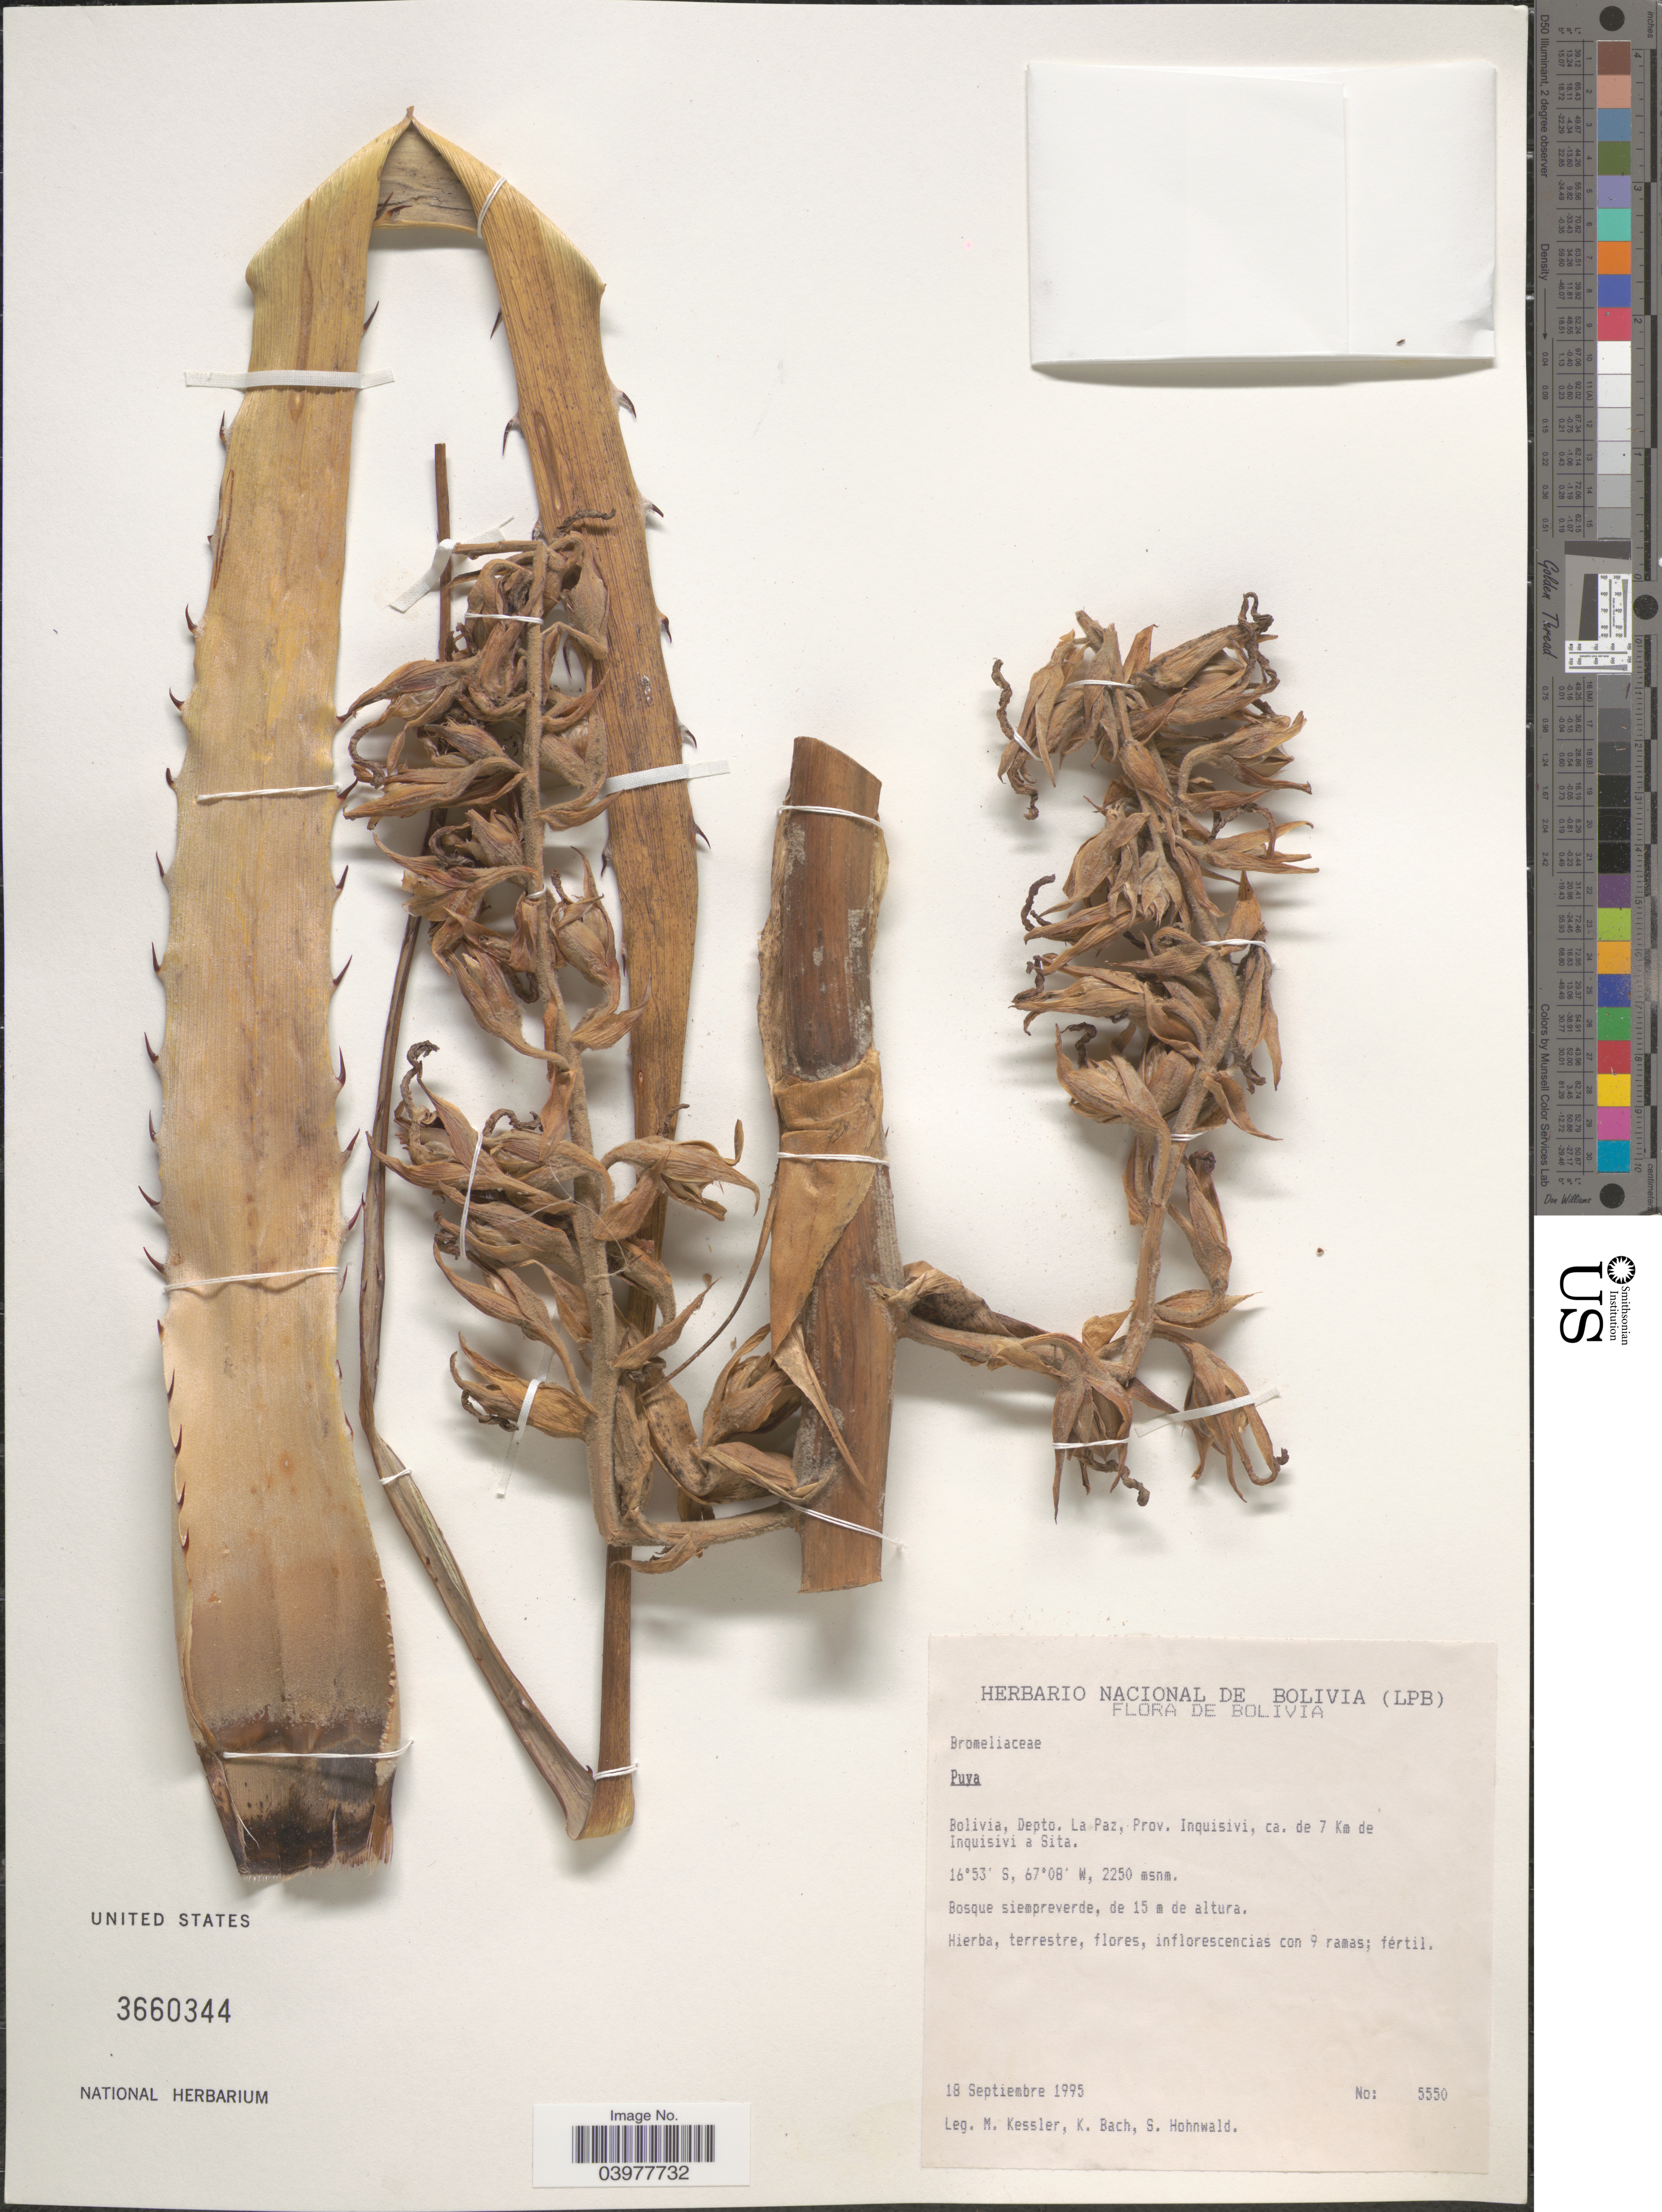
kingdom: Plantae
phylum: Tracheophyta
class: Liliopsida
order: Poales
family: Bromeliaceae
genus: Puya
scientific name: Puya sp.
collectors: M. Kessler, K. Bach & S. Hohnwald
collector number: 5550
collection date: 1995-09-18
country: Bolivia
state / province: La Paz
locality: Depto. La Paz, Prov. Inquisivi, ca. de 7 Km de Inquisivi a Sita.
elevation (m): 2250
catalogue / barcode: US 3660344